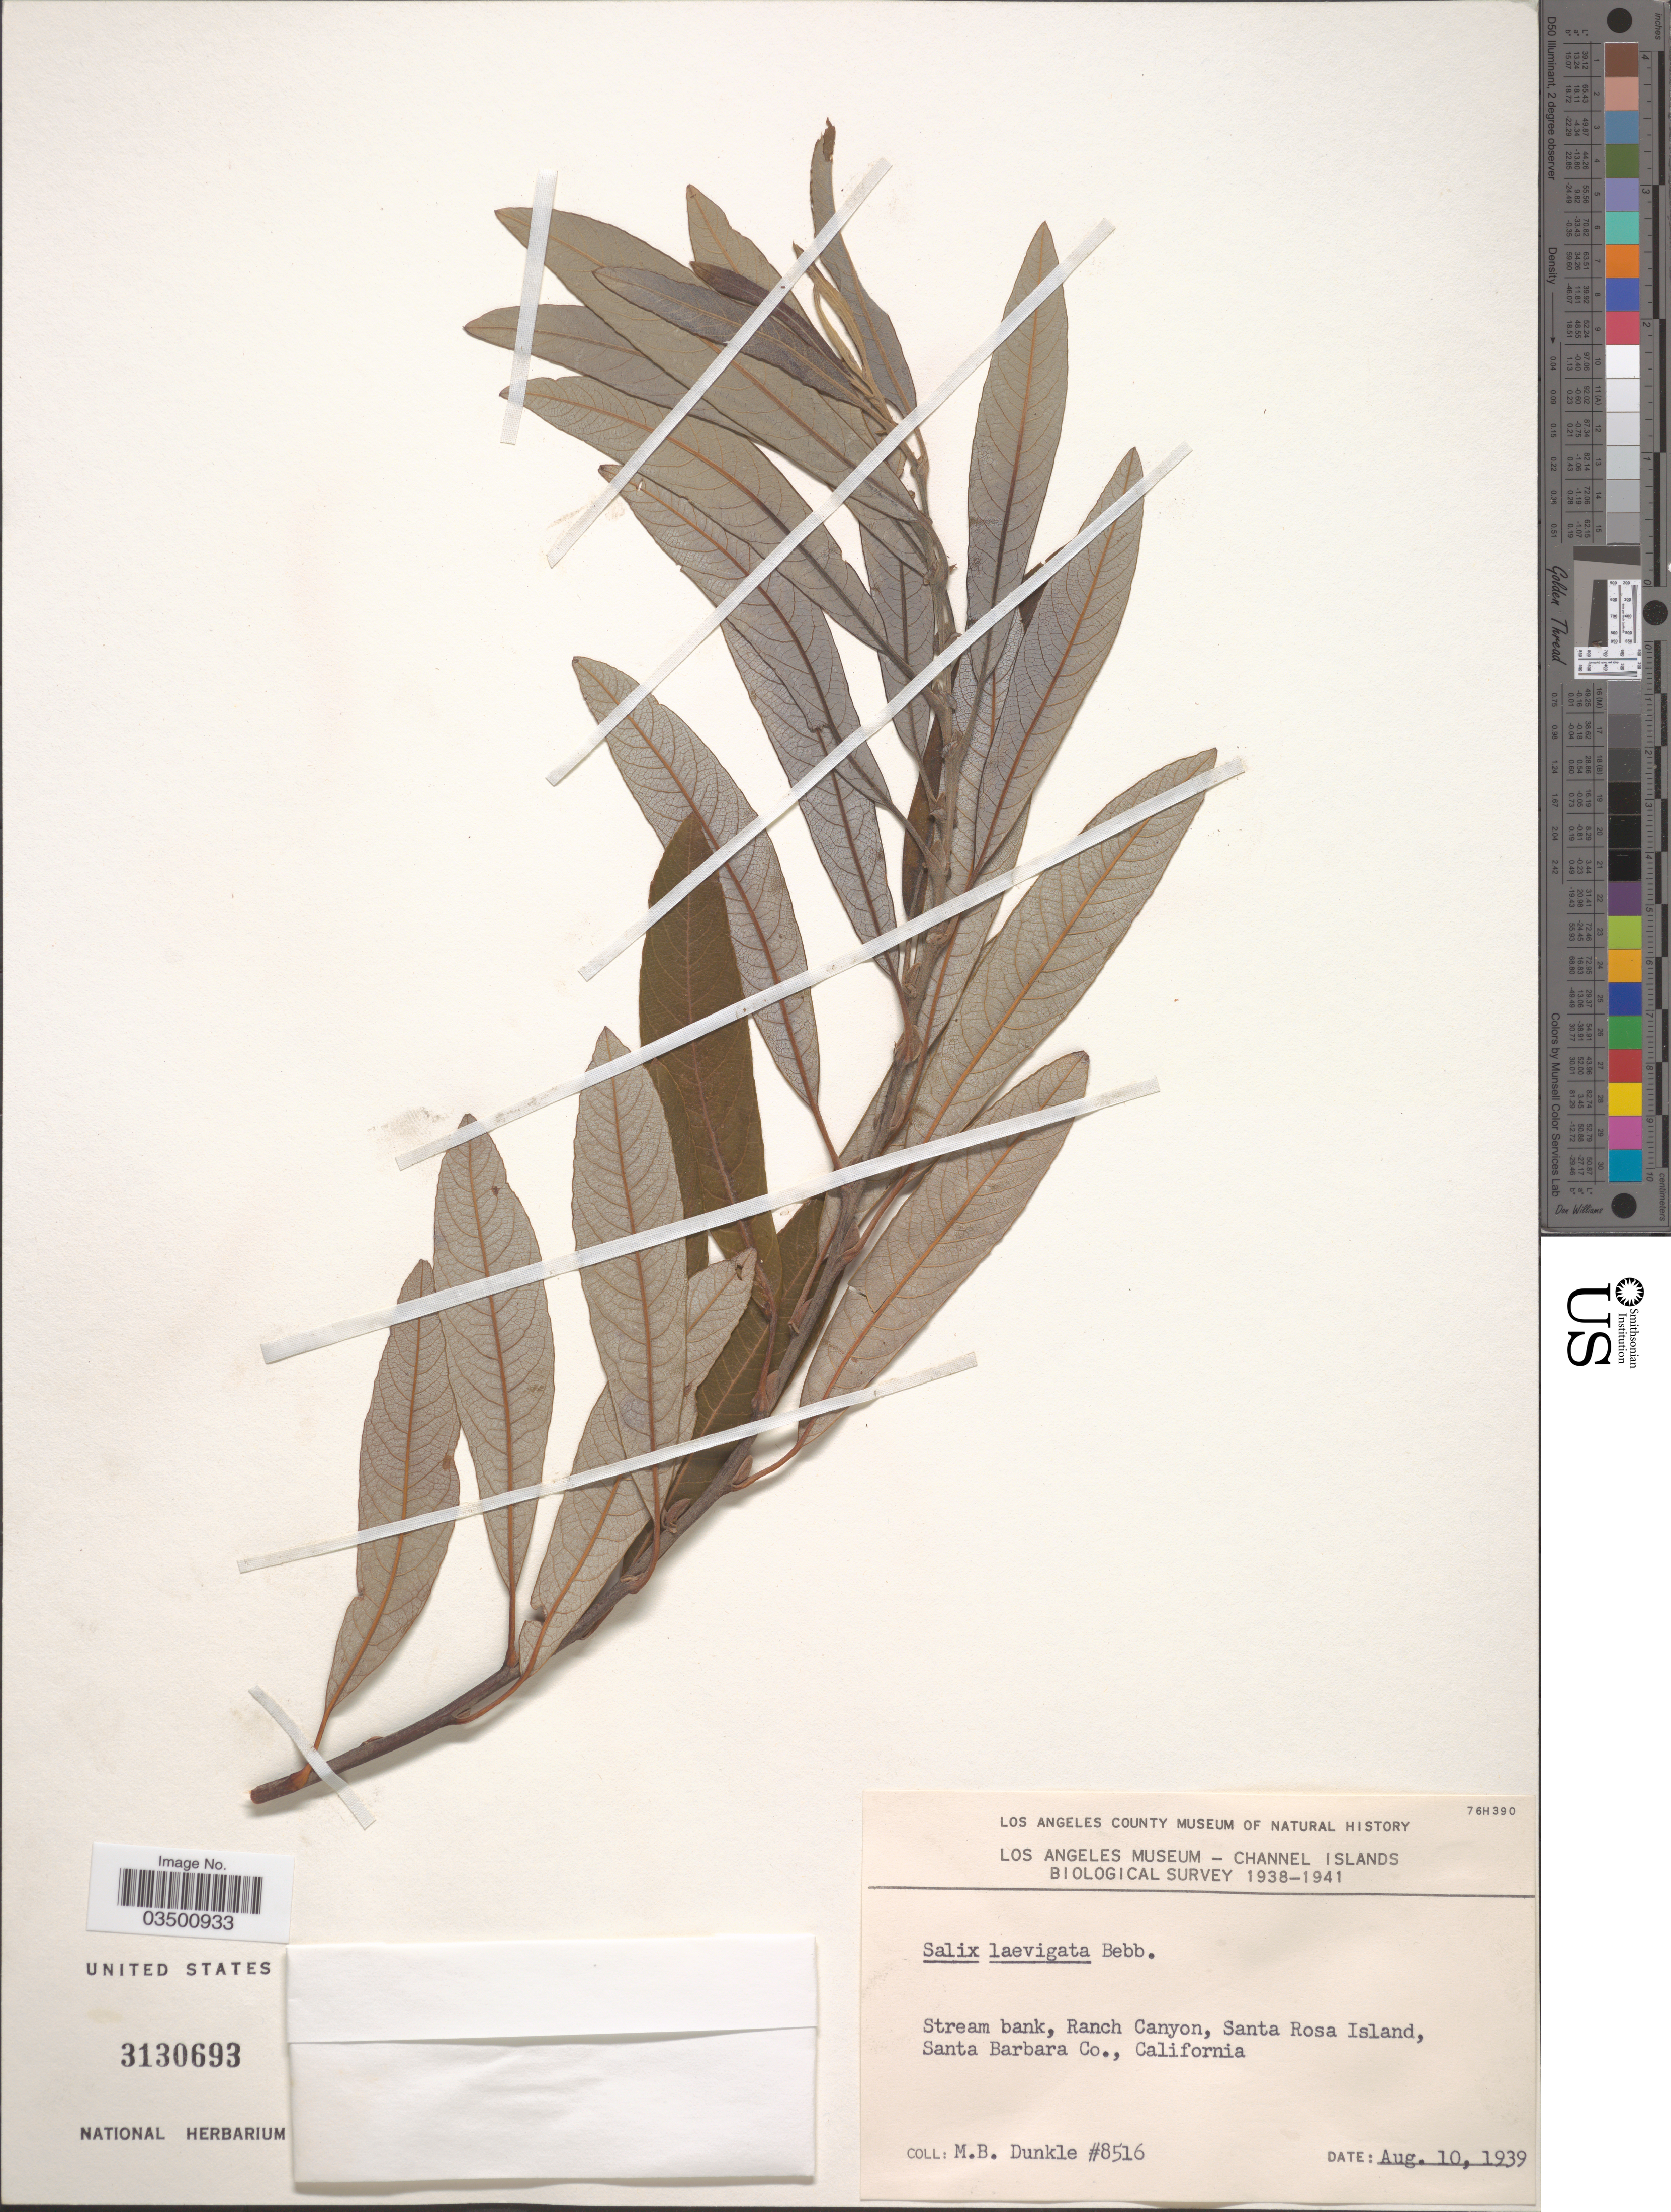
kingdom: Plantae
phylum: Tracheophyta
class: Magnoliopsida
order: Malpighiales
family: Salicaceae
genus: Salix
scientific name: Salix laevigata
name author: Bebb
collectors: M. Dunkle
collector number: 8516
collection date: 1939-08-10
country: United States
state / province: California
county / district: Santa Barbara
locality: Stream bank, Ranch Canyon, Santa Rosa Island, Santa Barbara Co.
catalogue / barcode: US 3130693